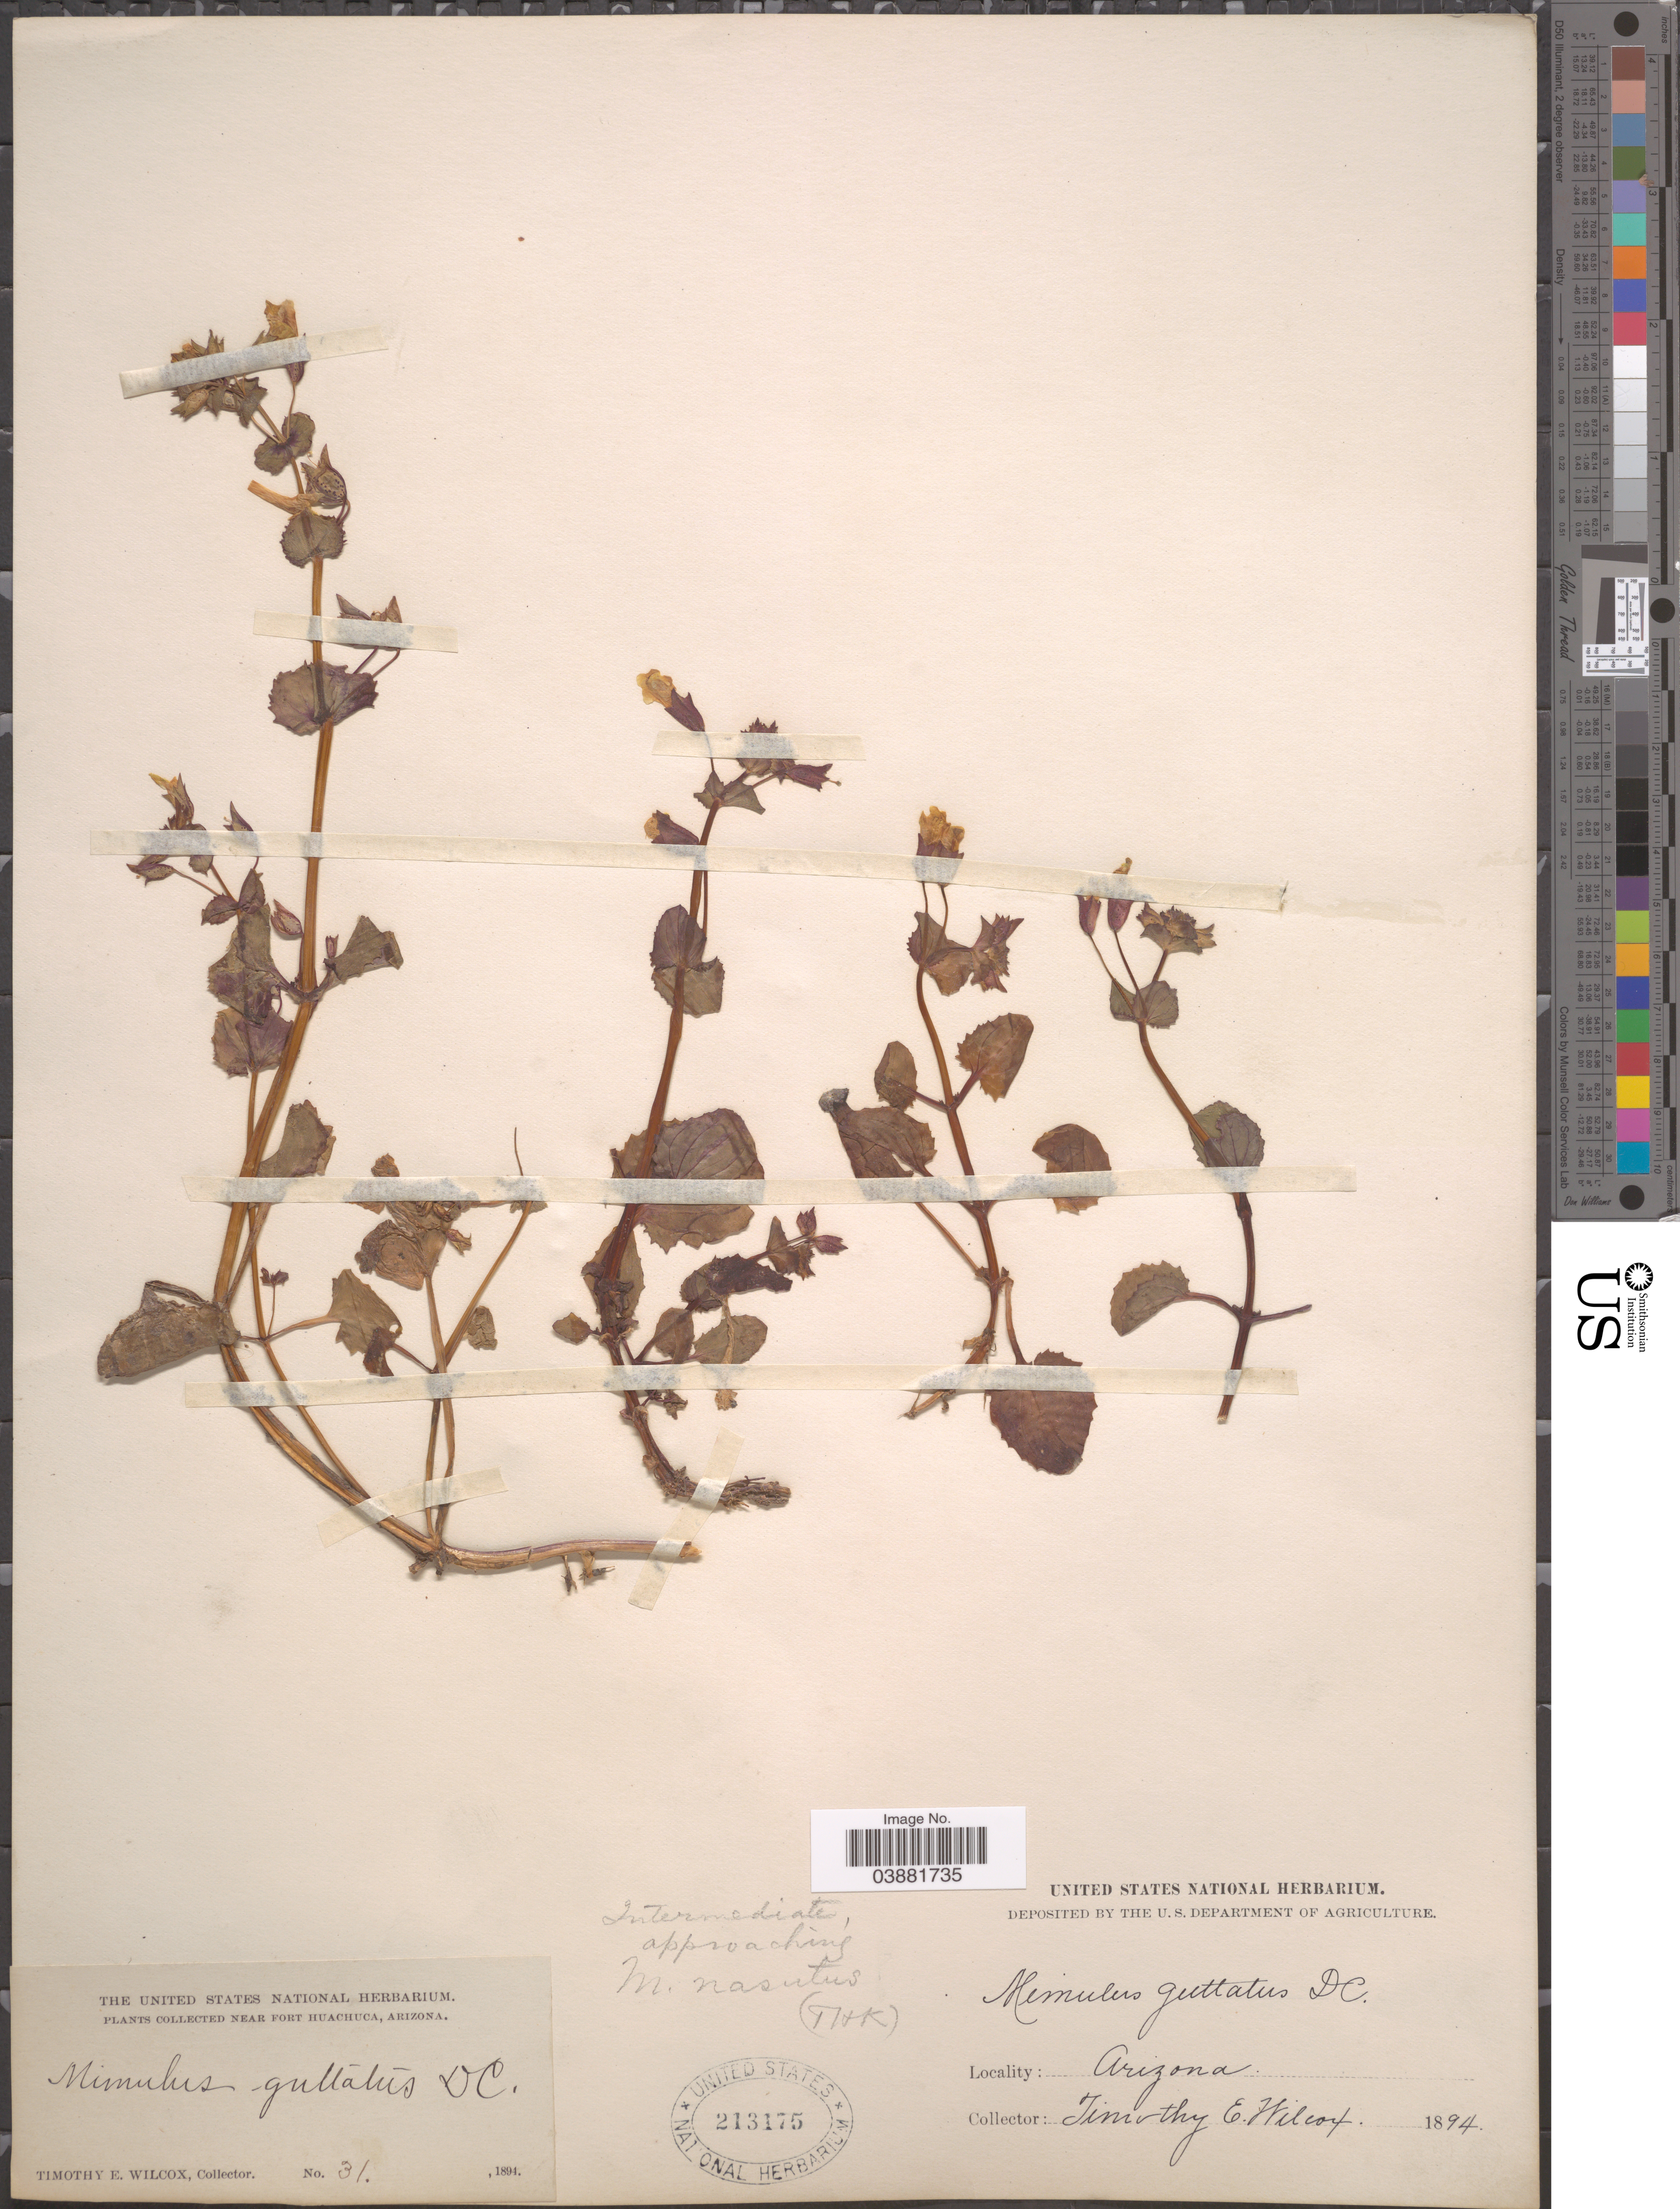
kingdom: Plantae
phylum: Tracheophyta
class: Magnoliopsida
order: Lamiales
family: Phrymaceae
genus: Mimulus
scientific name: Mimulus guttatus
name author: DC.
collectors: T. E. Wilcox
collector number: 31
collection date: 1894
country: United States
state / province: Arizona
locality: Near Fort Huachuca.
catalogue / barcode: US 213175